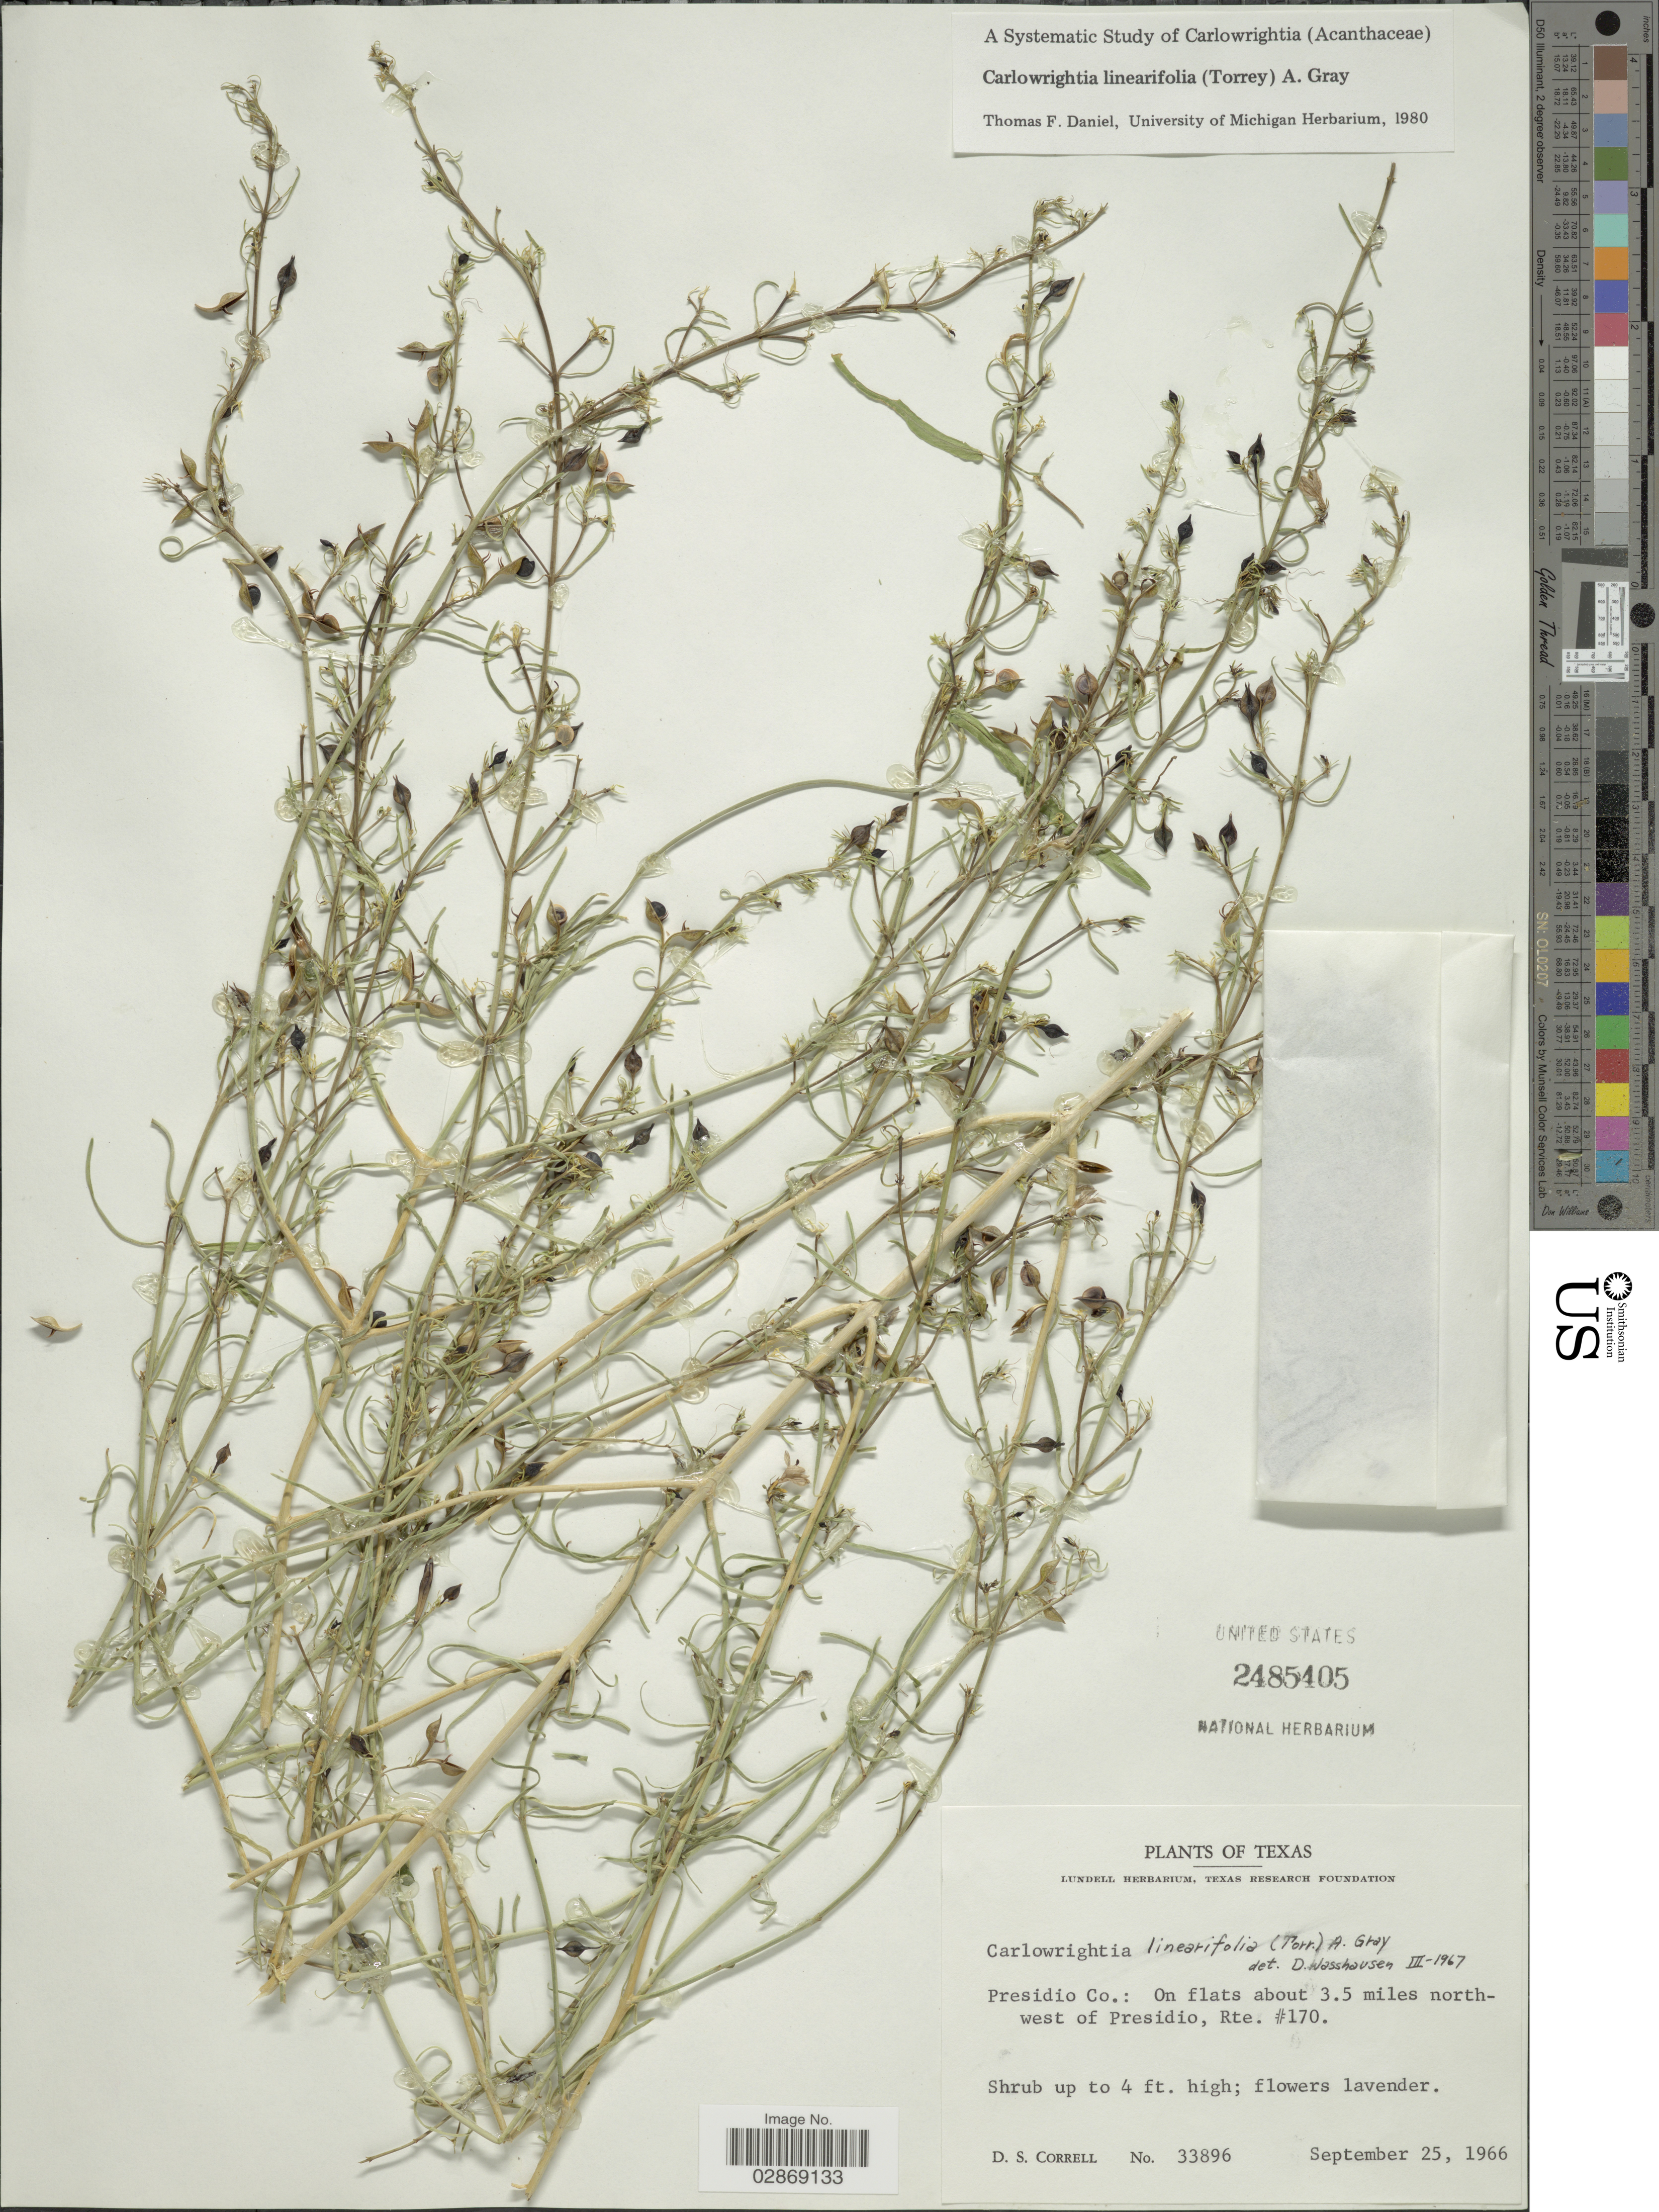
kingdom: Plantae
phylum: Tracheophyta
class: Magnoliopsida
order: Lamiales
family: Acanthaceae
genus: Carlowrightia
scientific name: Carlowrightia linearifolia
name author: (Torr.) A. Gray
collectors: D. S. Correll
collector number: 33896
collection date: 1966-09-25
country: United States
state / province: Texas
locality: Presidio Co.: On flats about 3.5 miles north-west of Presidio, Rte. #170.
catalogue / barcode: US 2485405